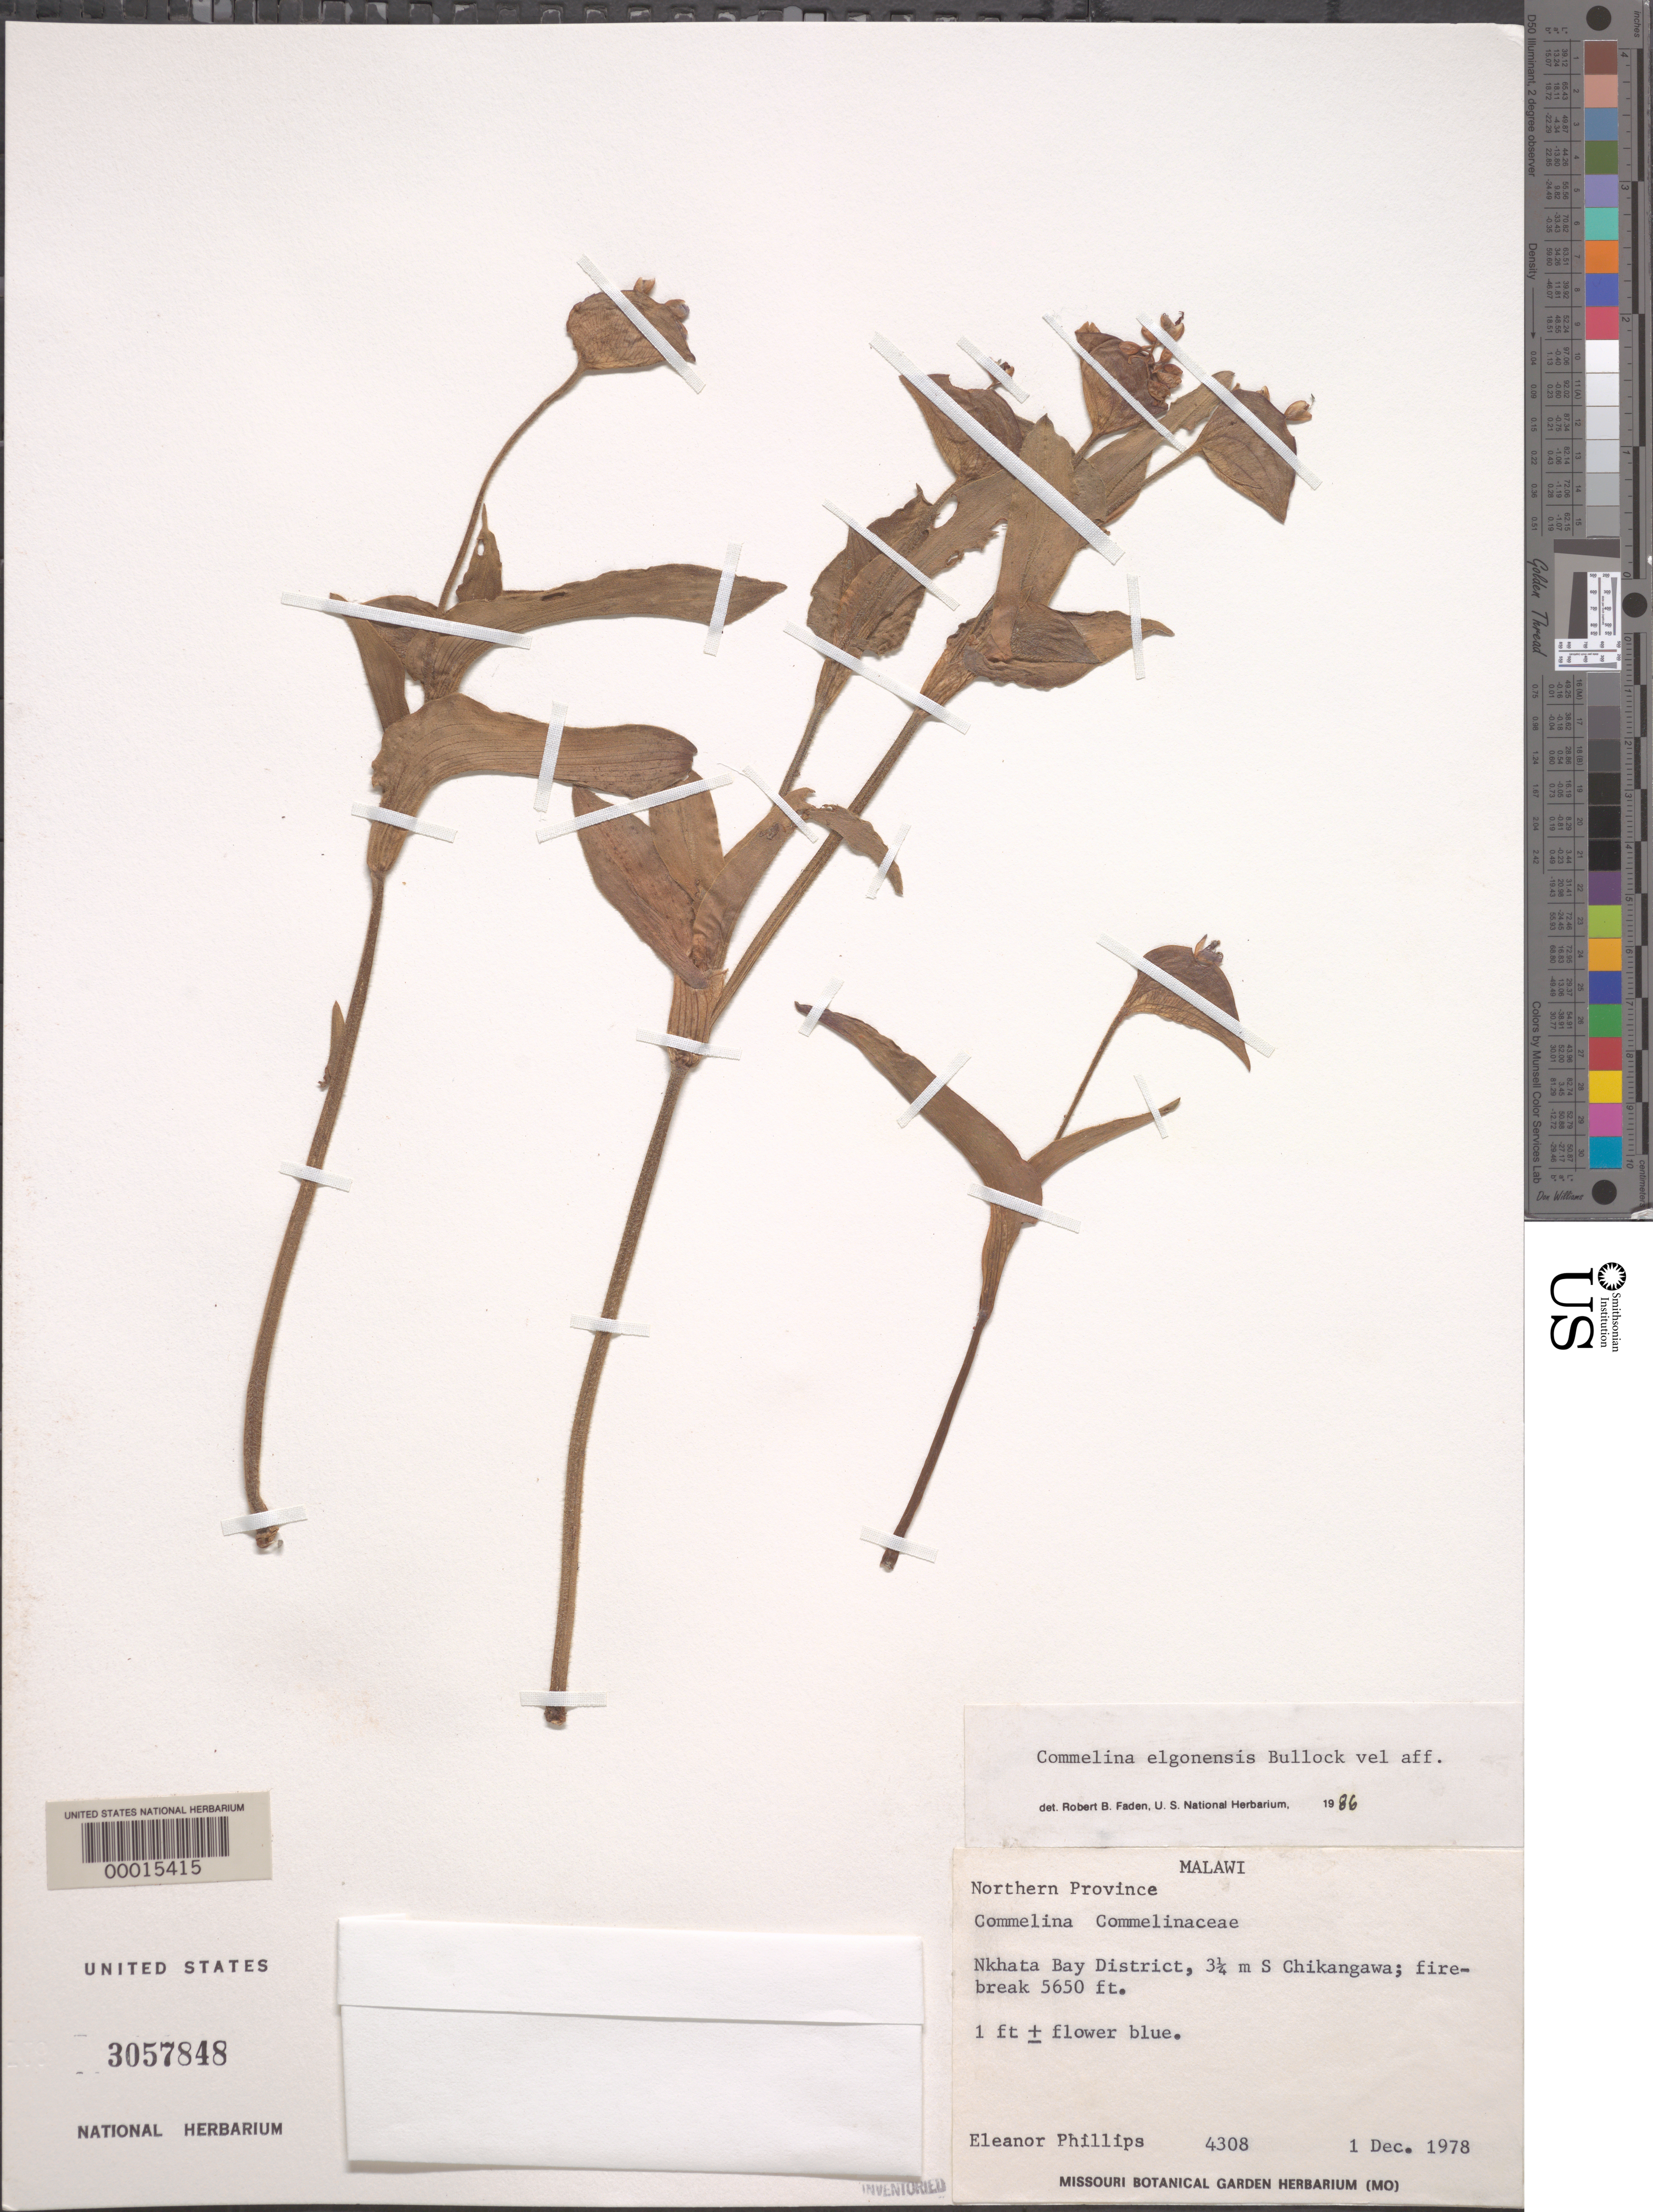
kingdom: Plantae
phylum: Tracheophyta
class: Liliopsida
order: Commelinales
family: Commelinaceae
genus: Commelina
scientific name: Commelina elgonensis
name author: Bullock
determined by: Faden, Robert B., (US), Smithsonian Institution - National Museum of Natural History (UNITED STATES)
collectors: E. Phillips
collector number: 4308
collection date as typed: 01 Dec 1978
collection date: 1978-12-01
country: Malawi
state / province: Northern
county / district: Nkhata Bay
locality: S of chikangawa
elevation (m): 1723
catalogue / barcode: US 3057848